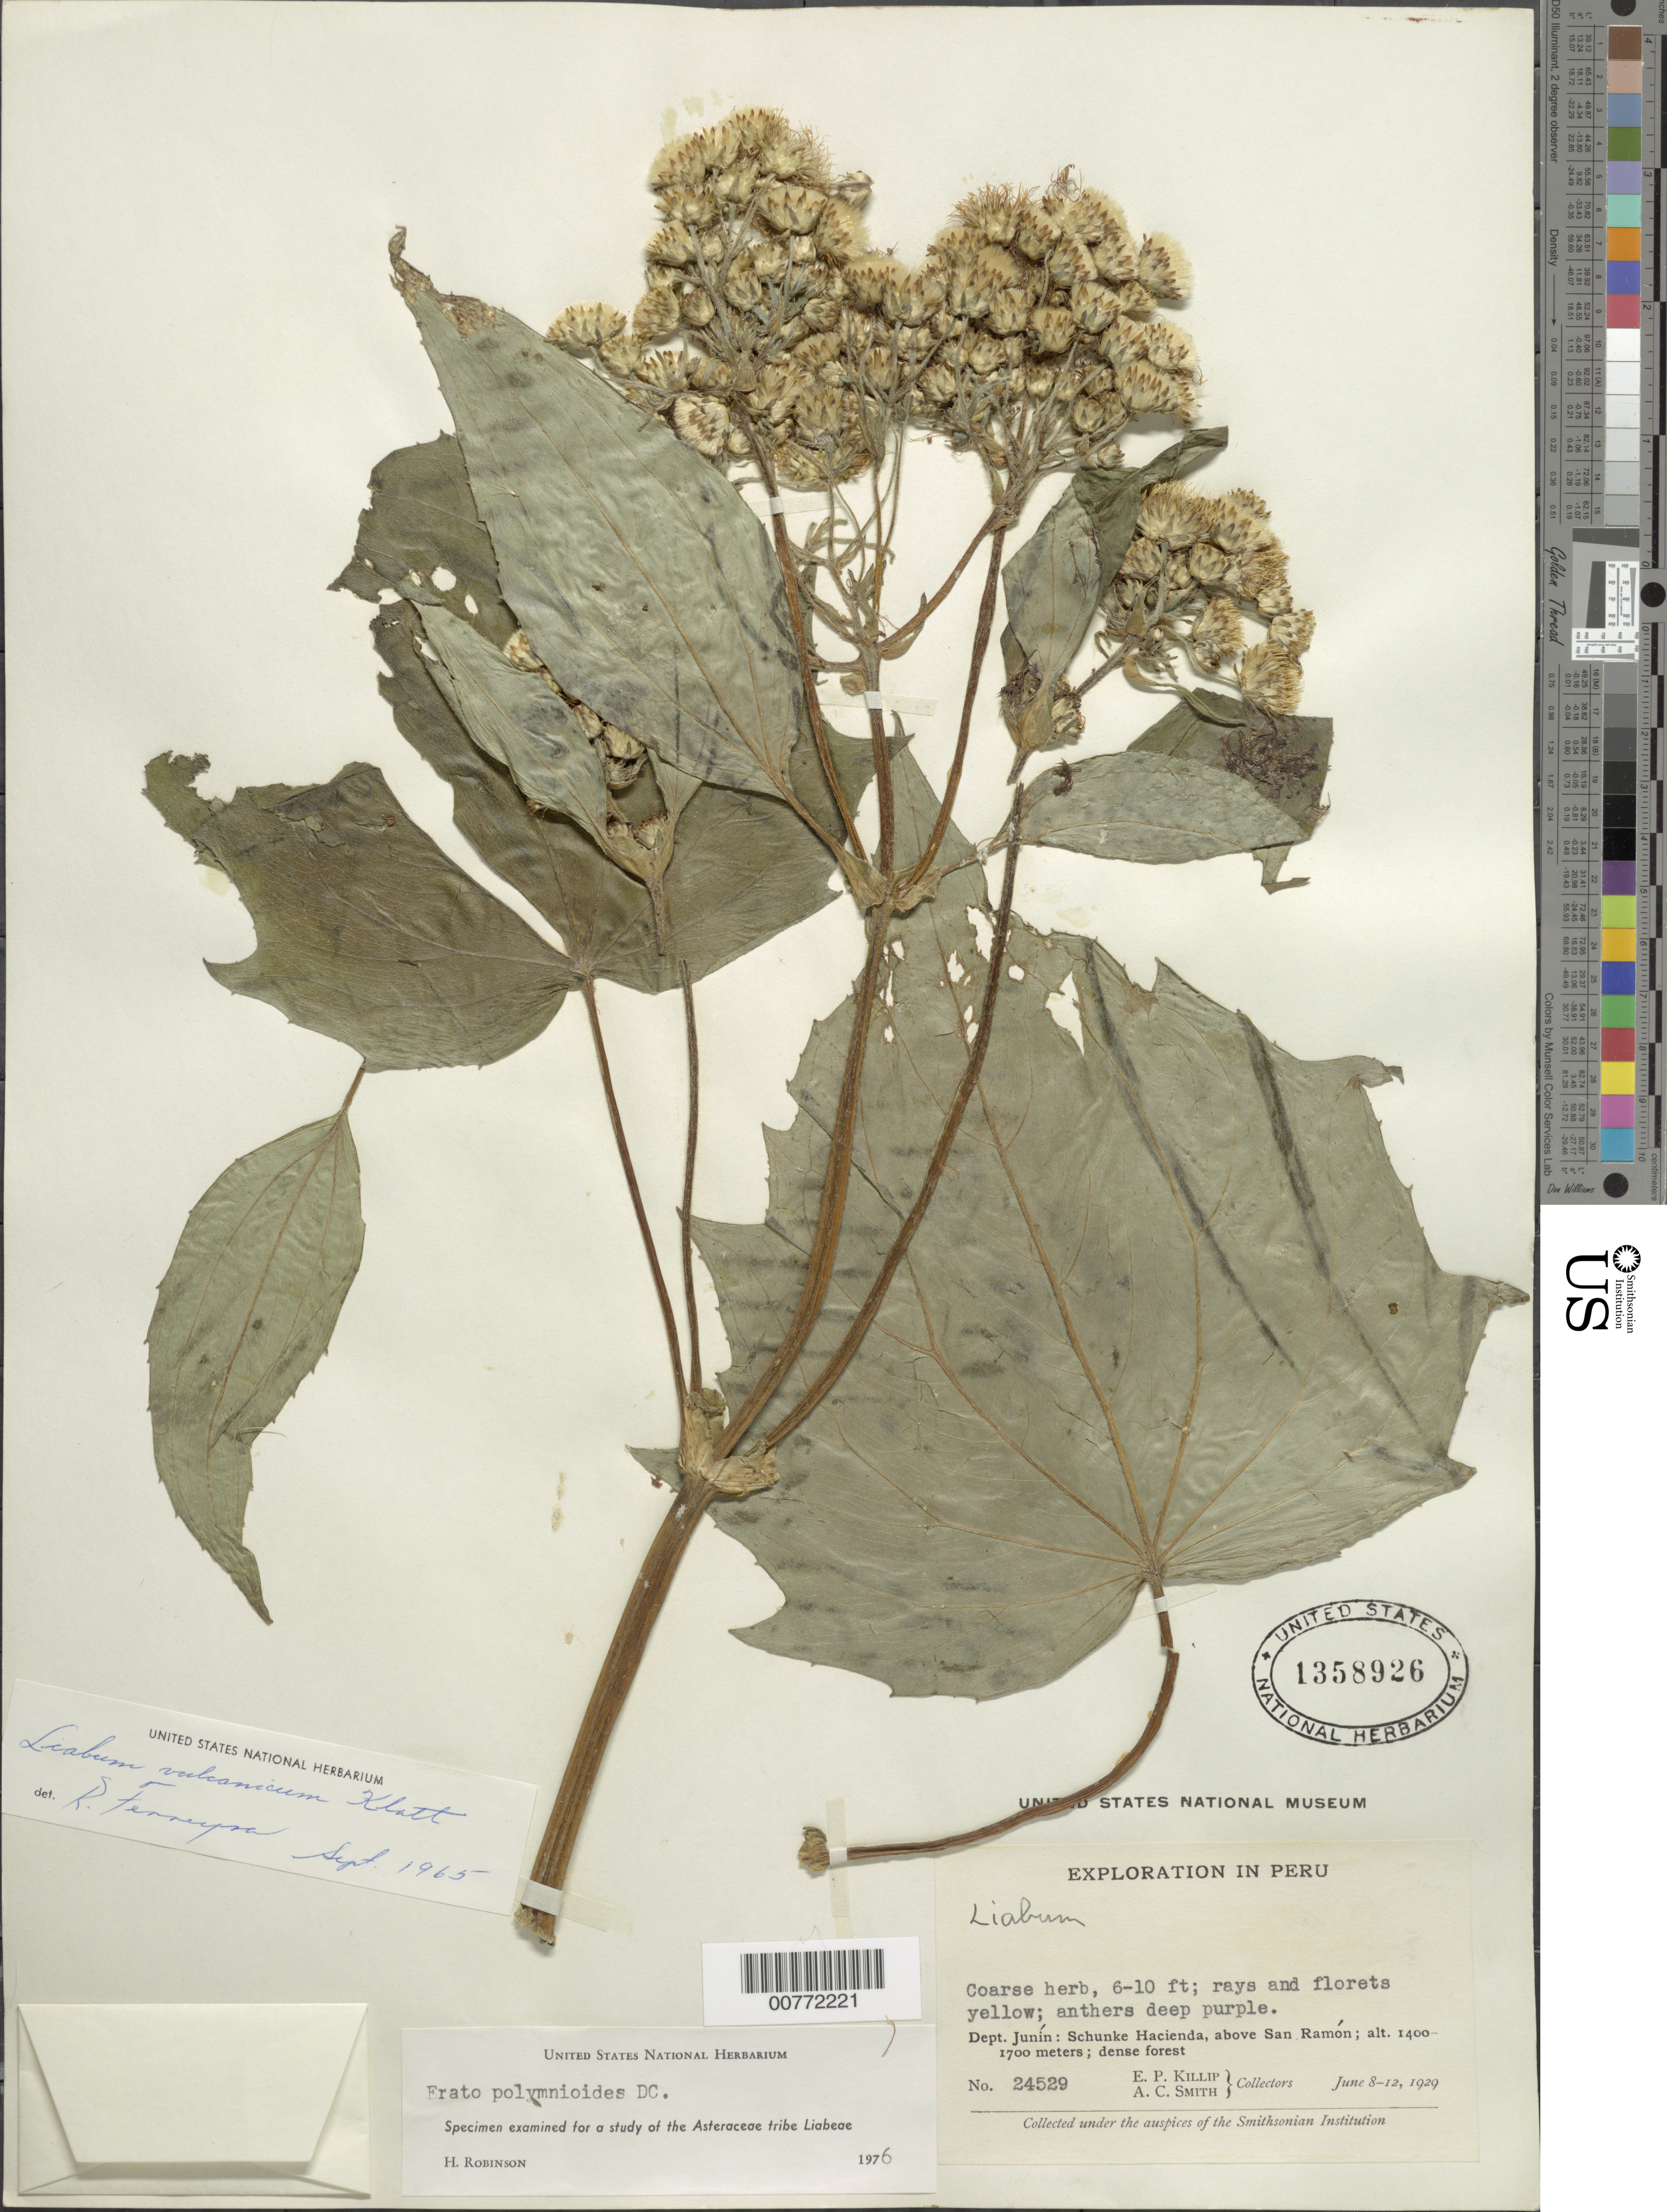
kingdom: Plantae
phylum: Tracheophyta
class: Magnoliopsida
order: Asterales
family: Asteraceae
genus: Erato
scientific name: Erato polymnioides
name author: DC.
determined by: Robinson, Harold E., (US)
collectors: E. P. Killip & A. C. Smith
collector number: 24529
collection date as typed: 8 June 1929 to 12 June 1929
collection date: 1929-06-08/1929-06-12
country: Peru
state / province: Junín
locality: Schunke Hacienda, above San Ramón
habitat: Dense forest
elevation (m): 1400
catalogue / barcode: US 1358926